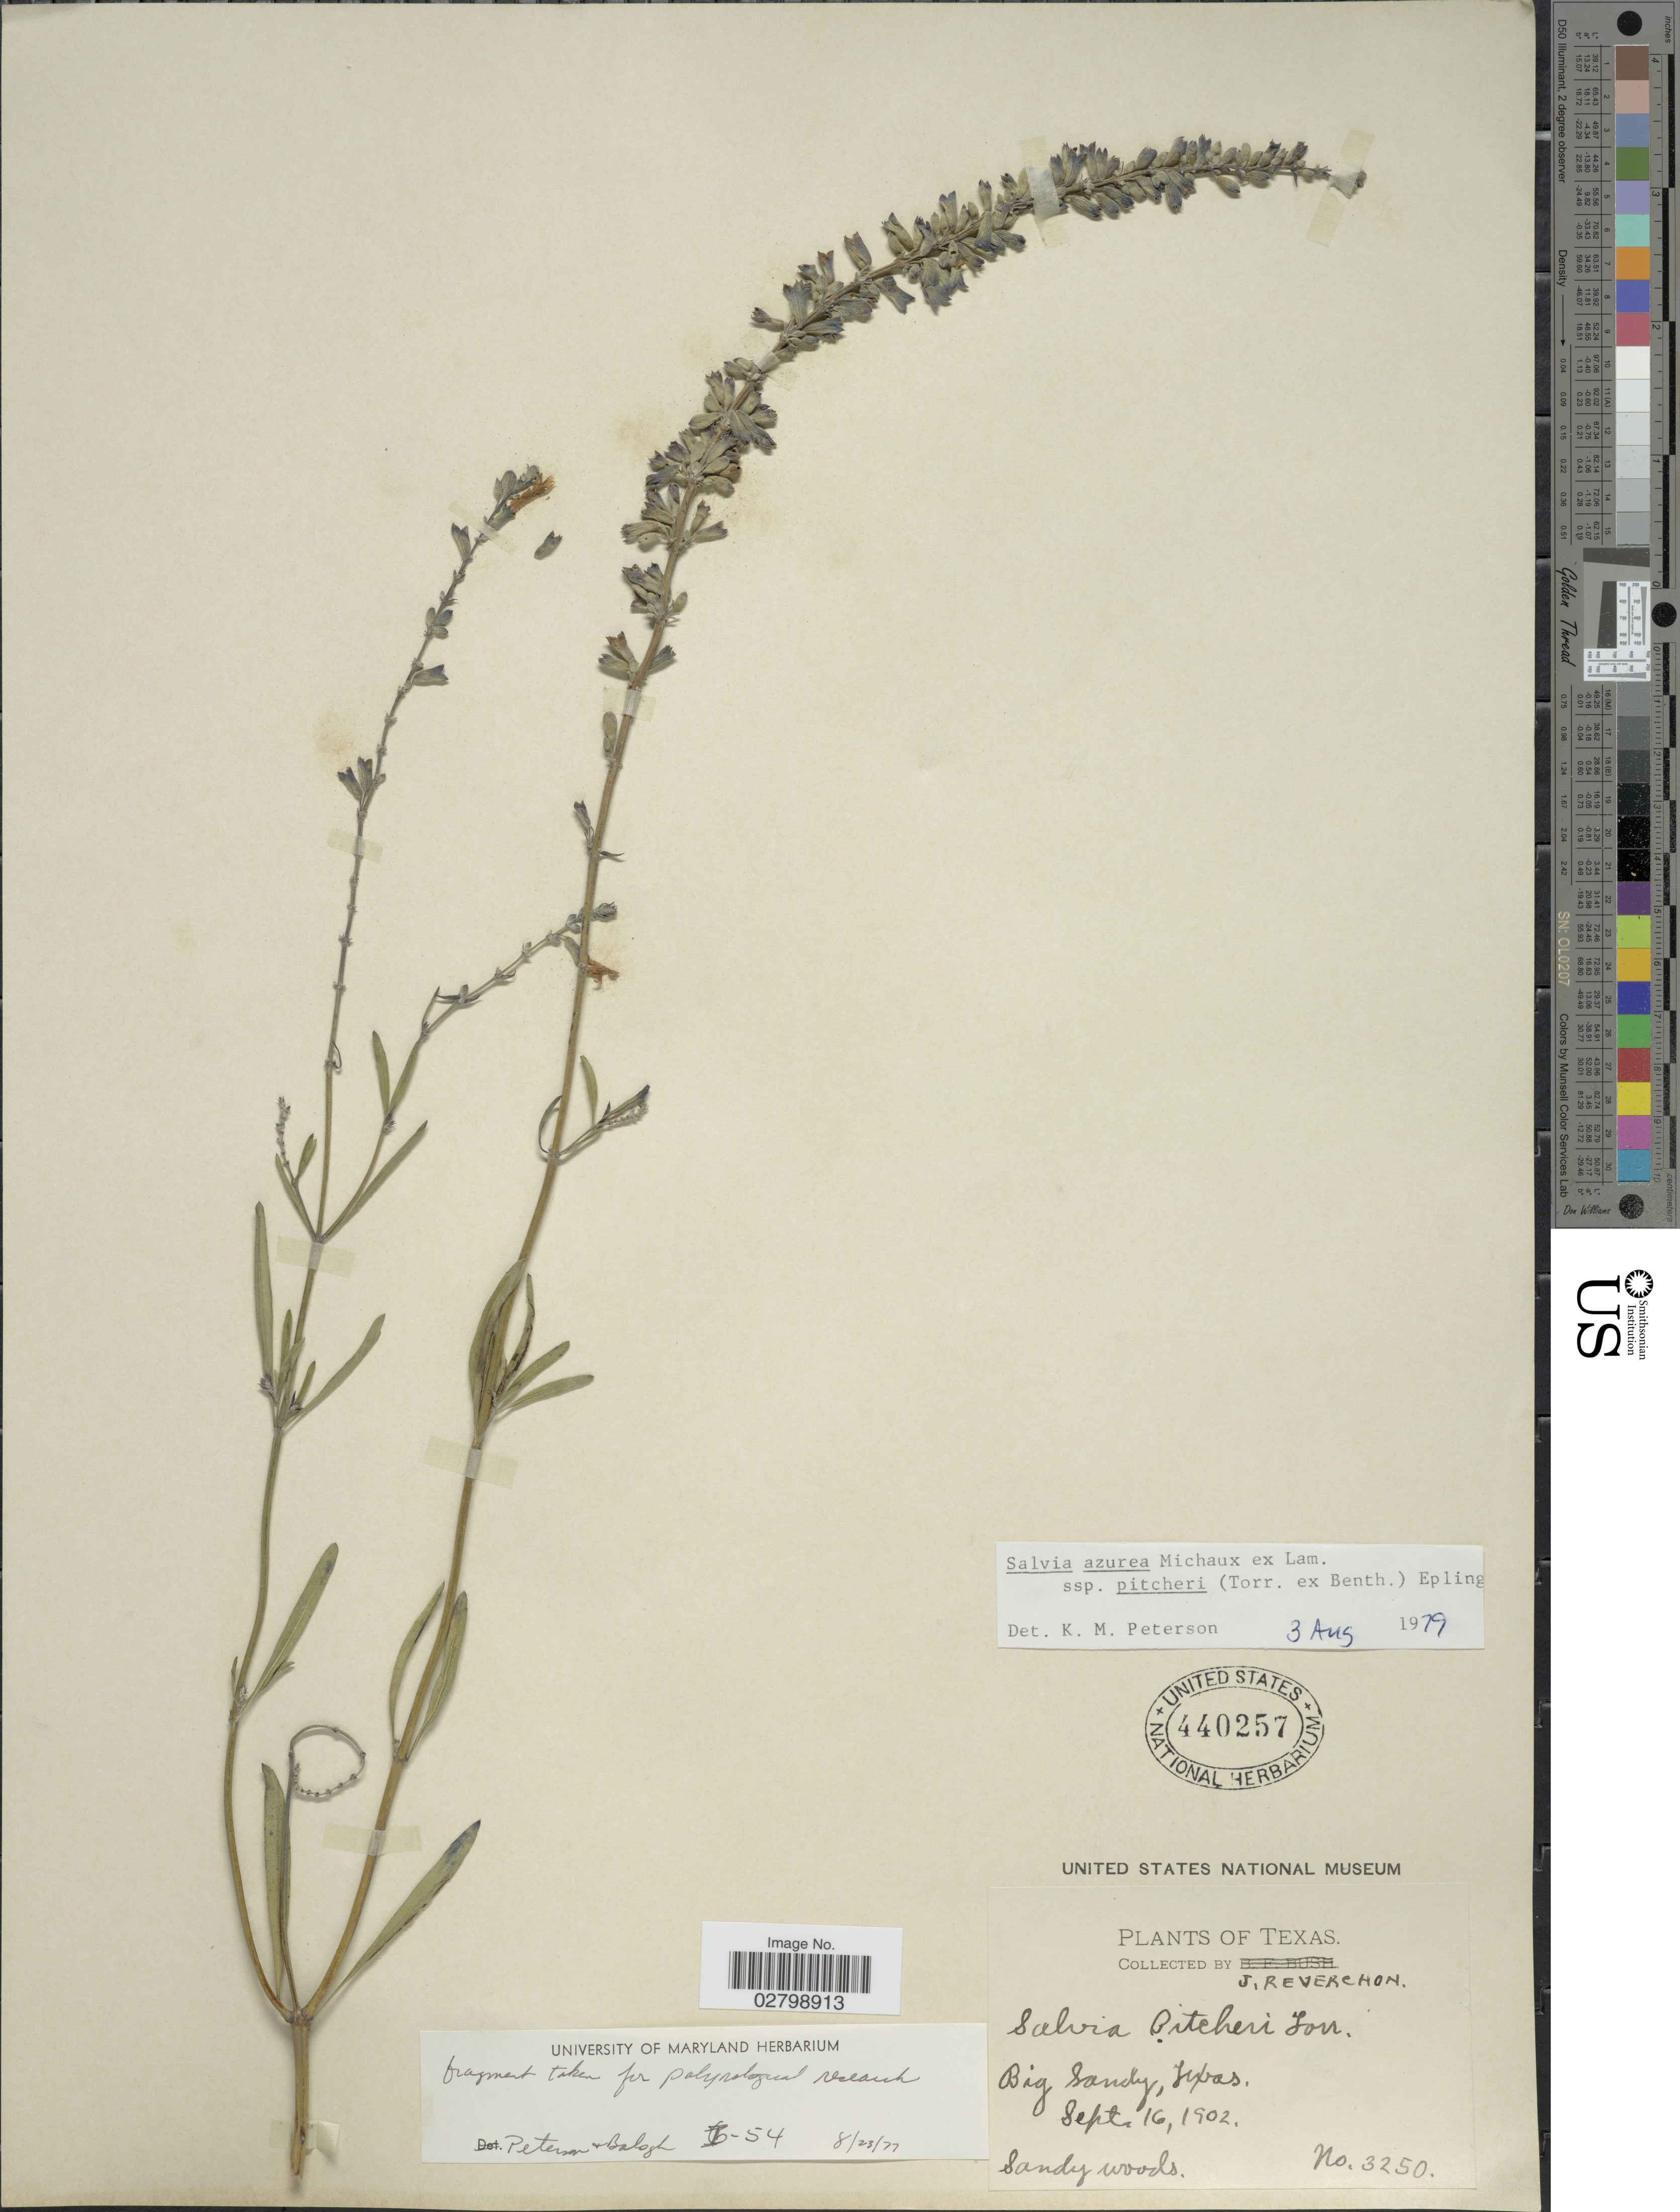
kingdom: Plantae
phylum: Tracheophyta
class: Magnoliopsida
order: Lamiales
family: Lamiaceae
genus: Salvia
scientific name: Salvia azurea subsp. pitcheri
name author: Michx. ex Lam.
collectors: J. Reverchon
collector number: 3250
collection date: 1902-09-16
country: United States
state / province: Texas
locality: Big sandy.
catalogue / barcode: US 440257